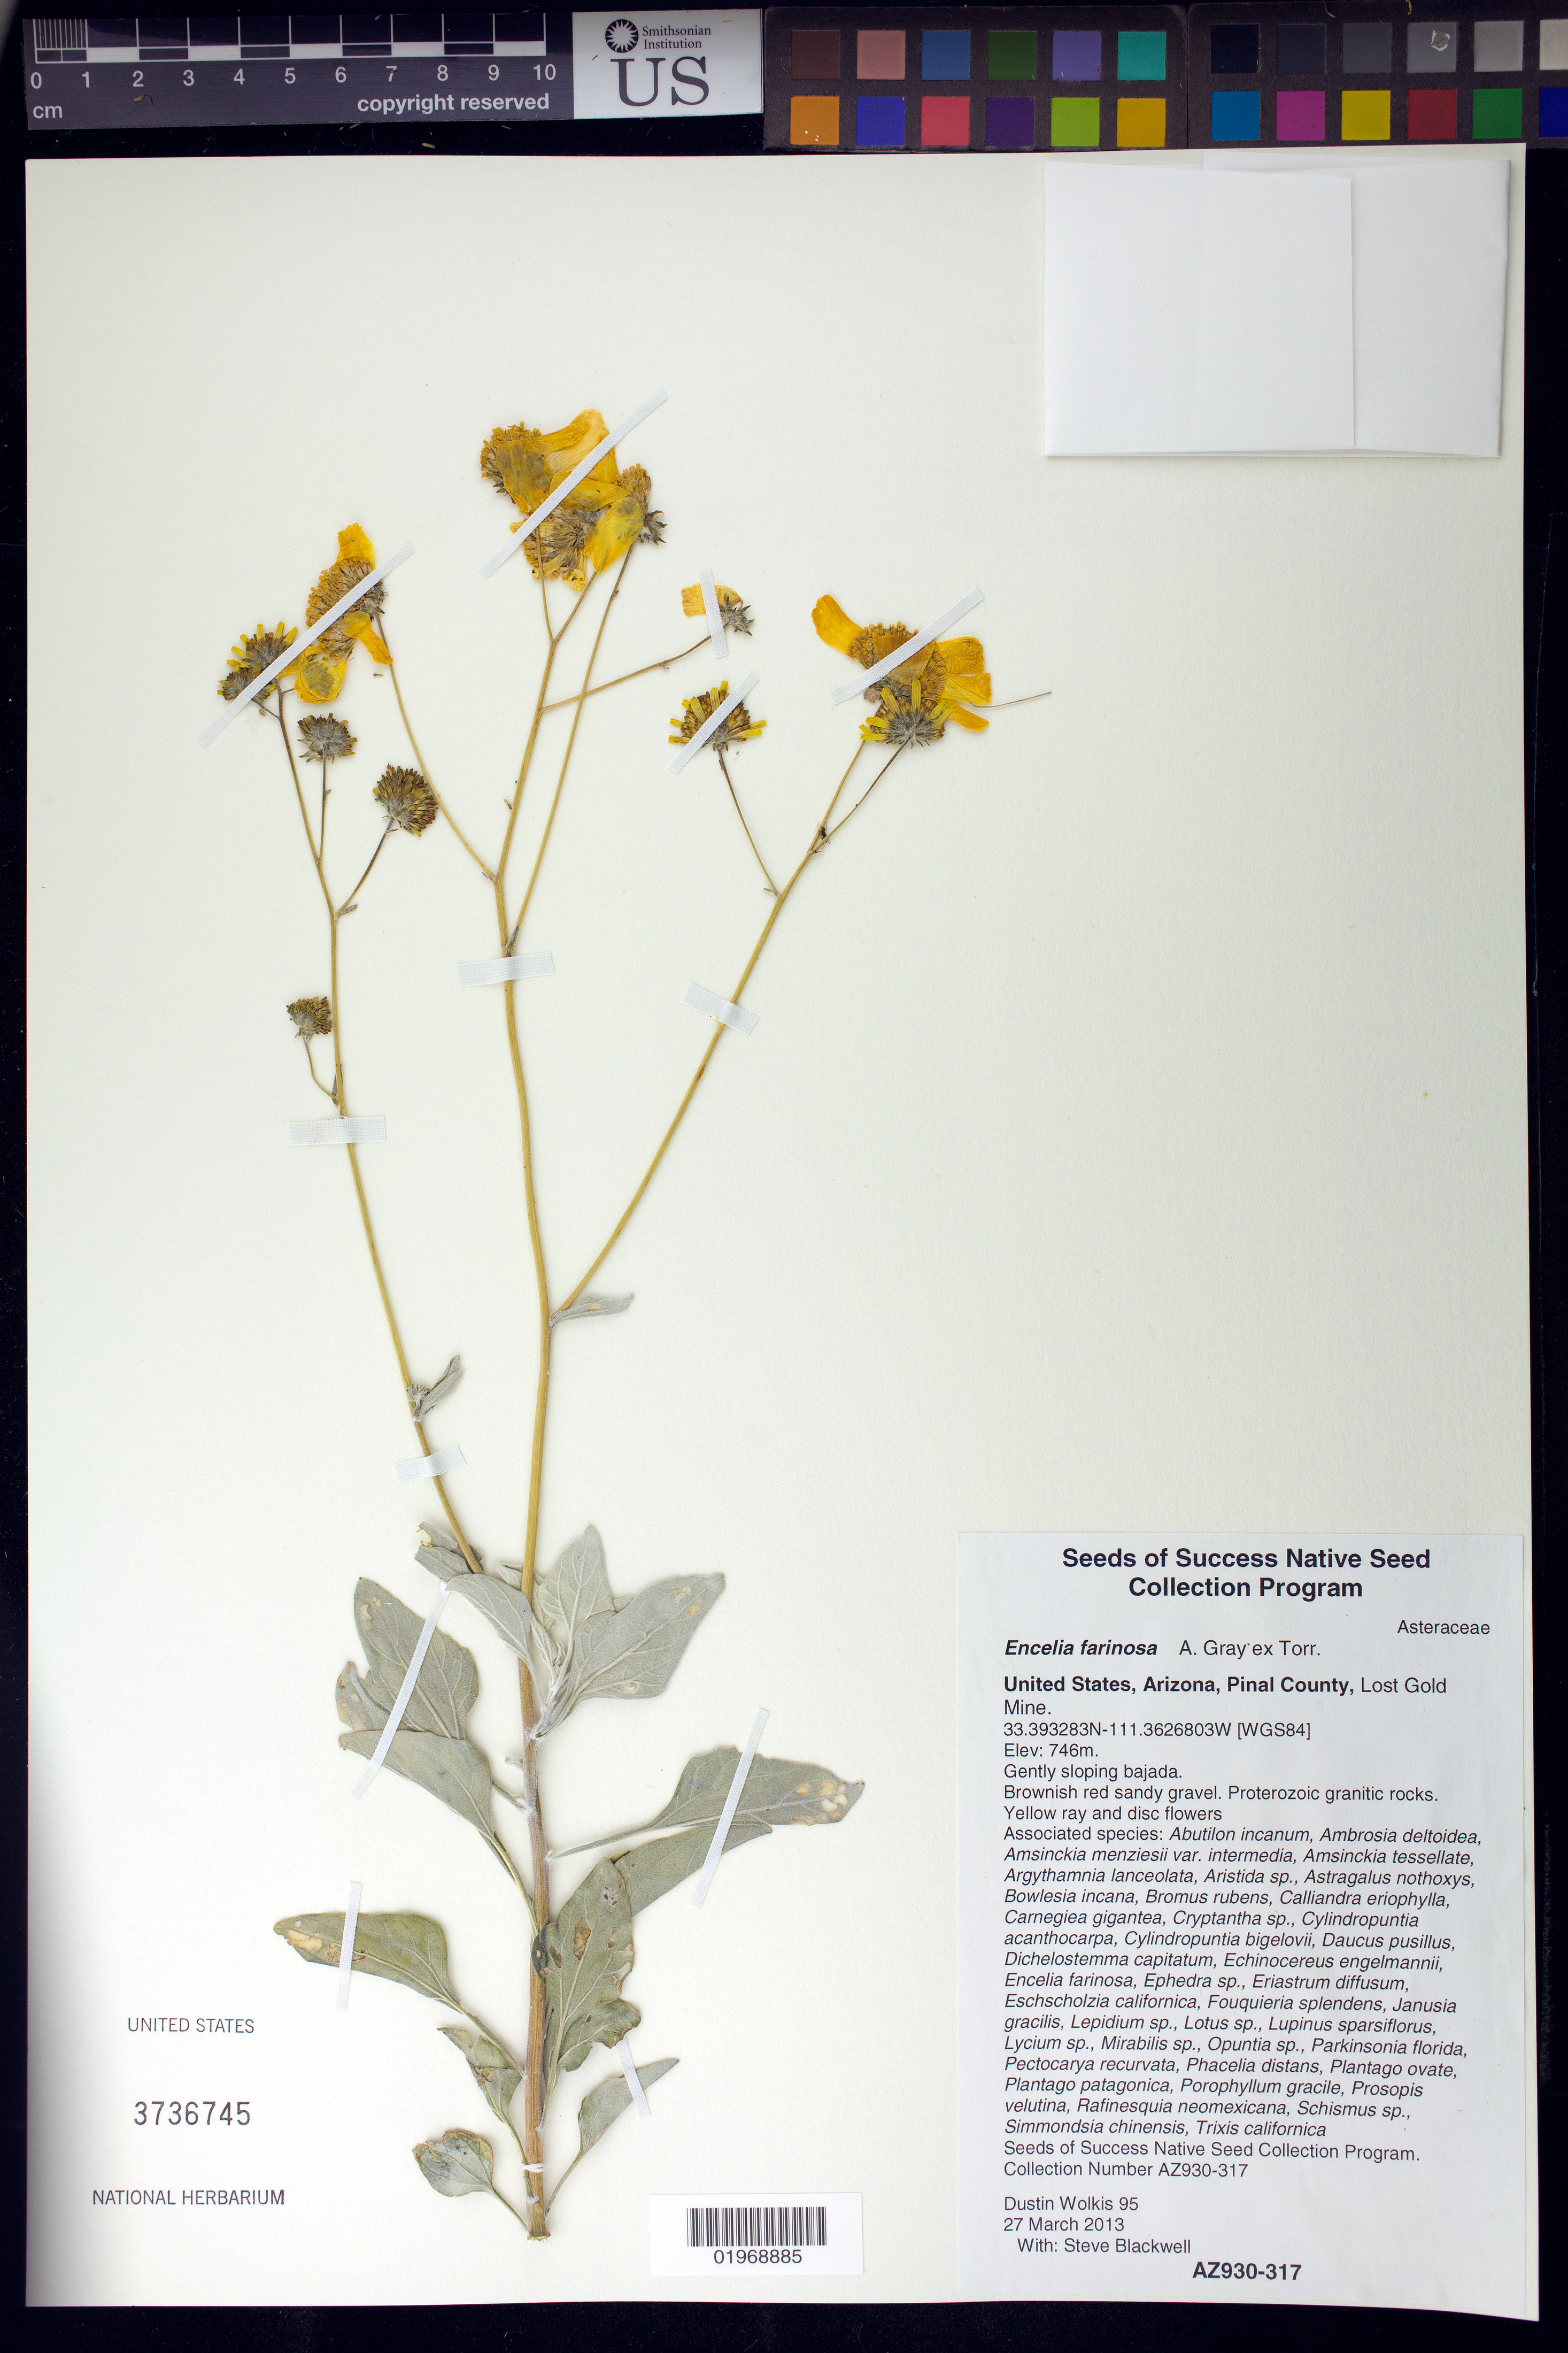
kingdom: Plantae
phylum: Tracheophyta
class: Magnoliopsida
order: Asterales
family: Asteraceae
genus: Encelia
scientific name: Encelia farinosa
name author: A. Gray ex Torr.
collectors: D. Wolkis & S. Blackwell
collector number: AZ930-317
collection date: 2013-03-27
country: United States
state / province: Arizona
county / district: Pinal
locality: Lost Gold Mine.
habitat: Gently sloping bajada, brownish red sandy gravel. Proterozoic granitic rocks.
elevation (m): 746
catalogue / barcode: US 3736745